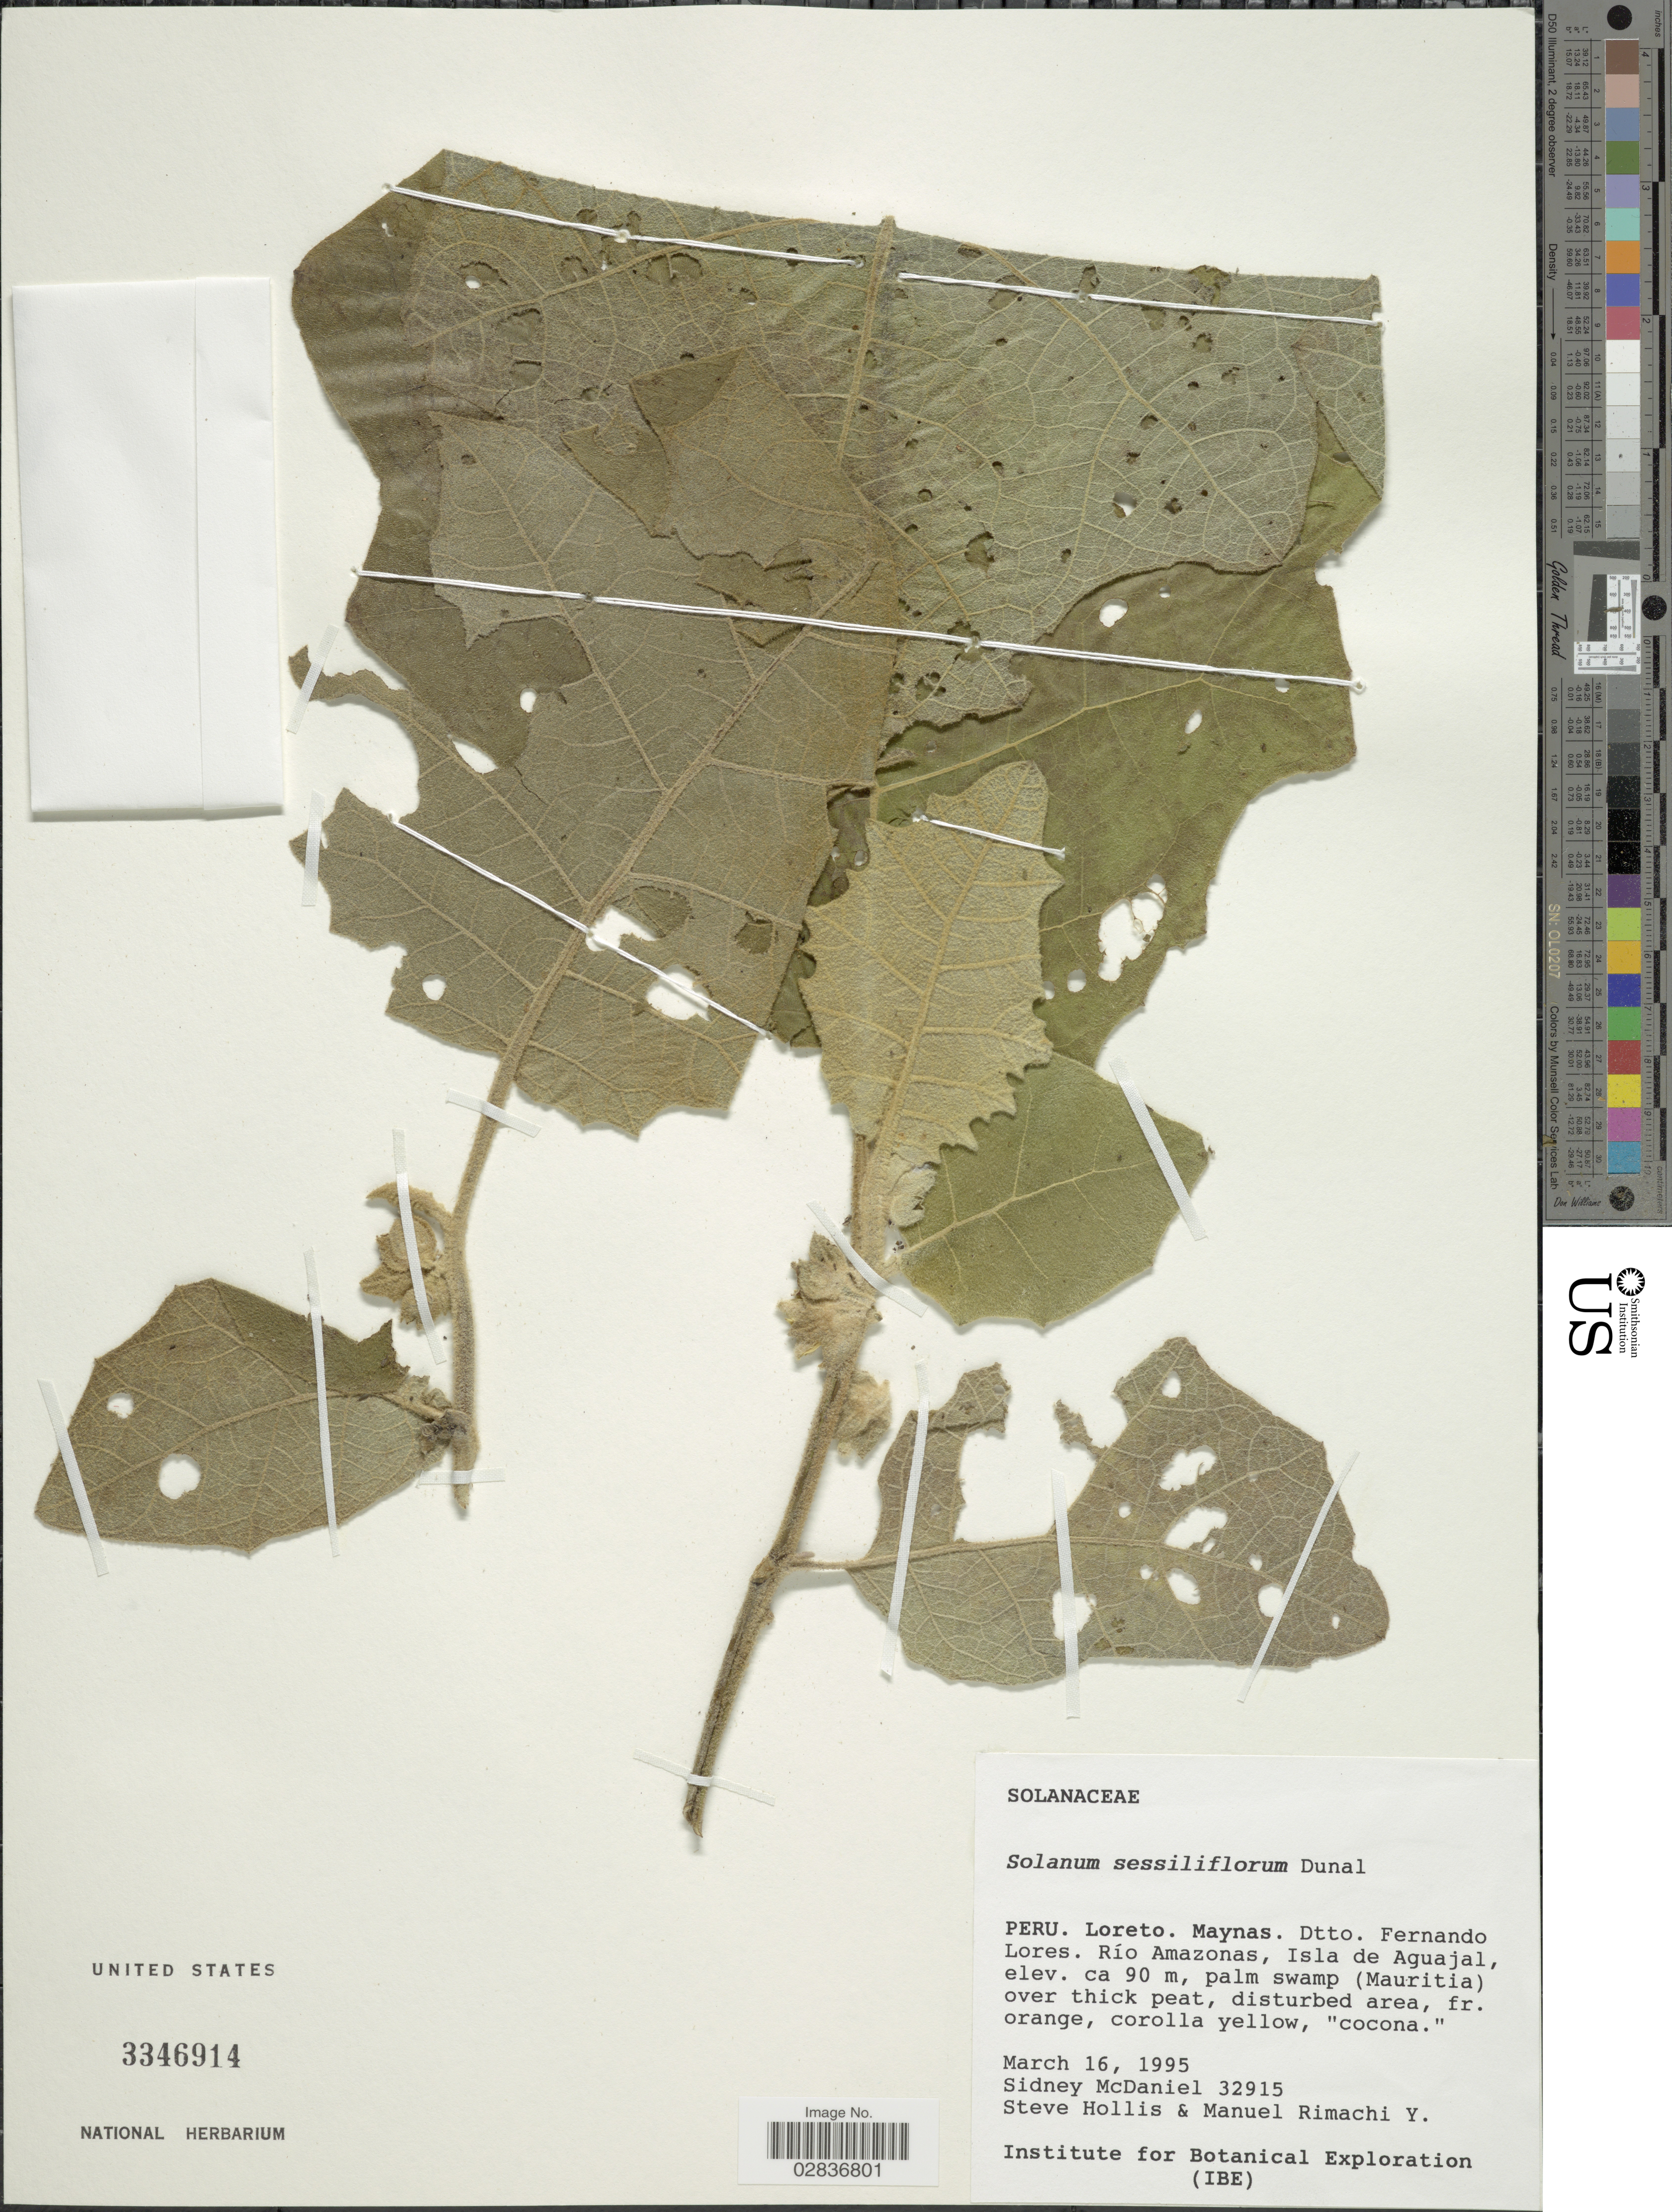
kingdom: Plantae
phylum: Tracheophyta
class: Magnoliopsida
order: Solanales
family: Solanaceae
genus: Solanum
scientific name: Solanum sessiliflorum var. sessiliflorum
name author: Dunal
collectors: S. McDaniel, S. Hollis & M. Rimachi Y.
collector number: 32915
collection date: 1995-03-16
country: Peru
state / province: Loreto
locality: Loreto. Maynas. Dtto. Fernando Lores. Río Amazonas, Isla de Aguajal.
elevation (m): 90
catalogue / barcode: US 3346914